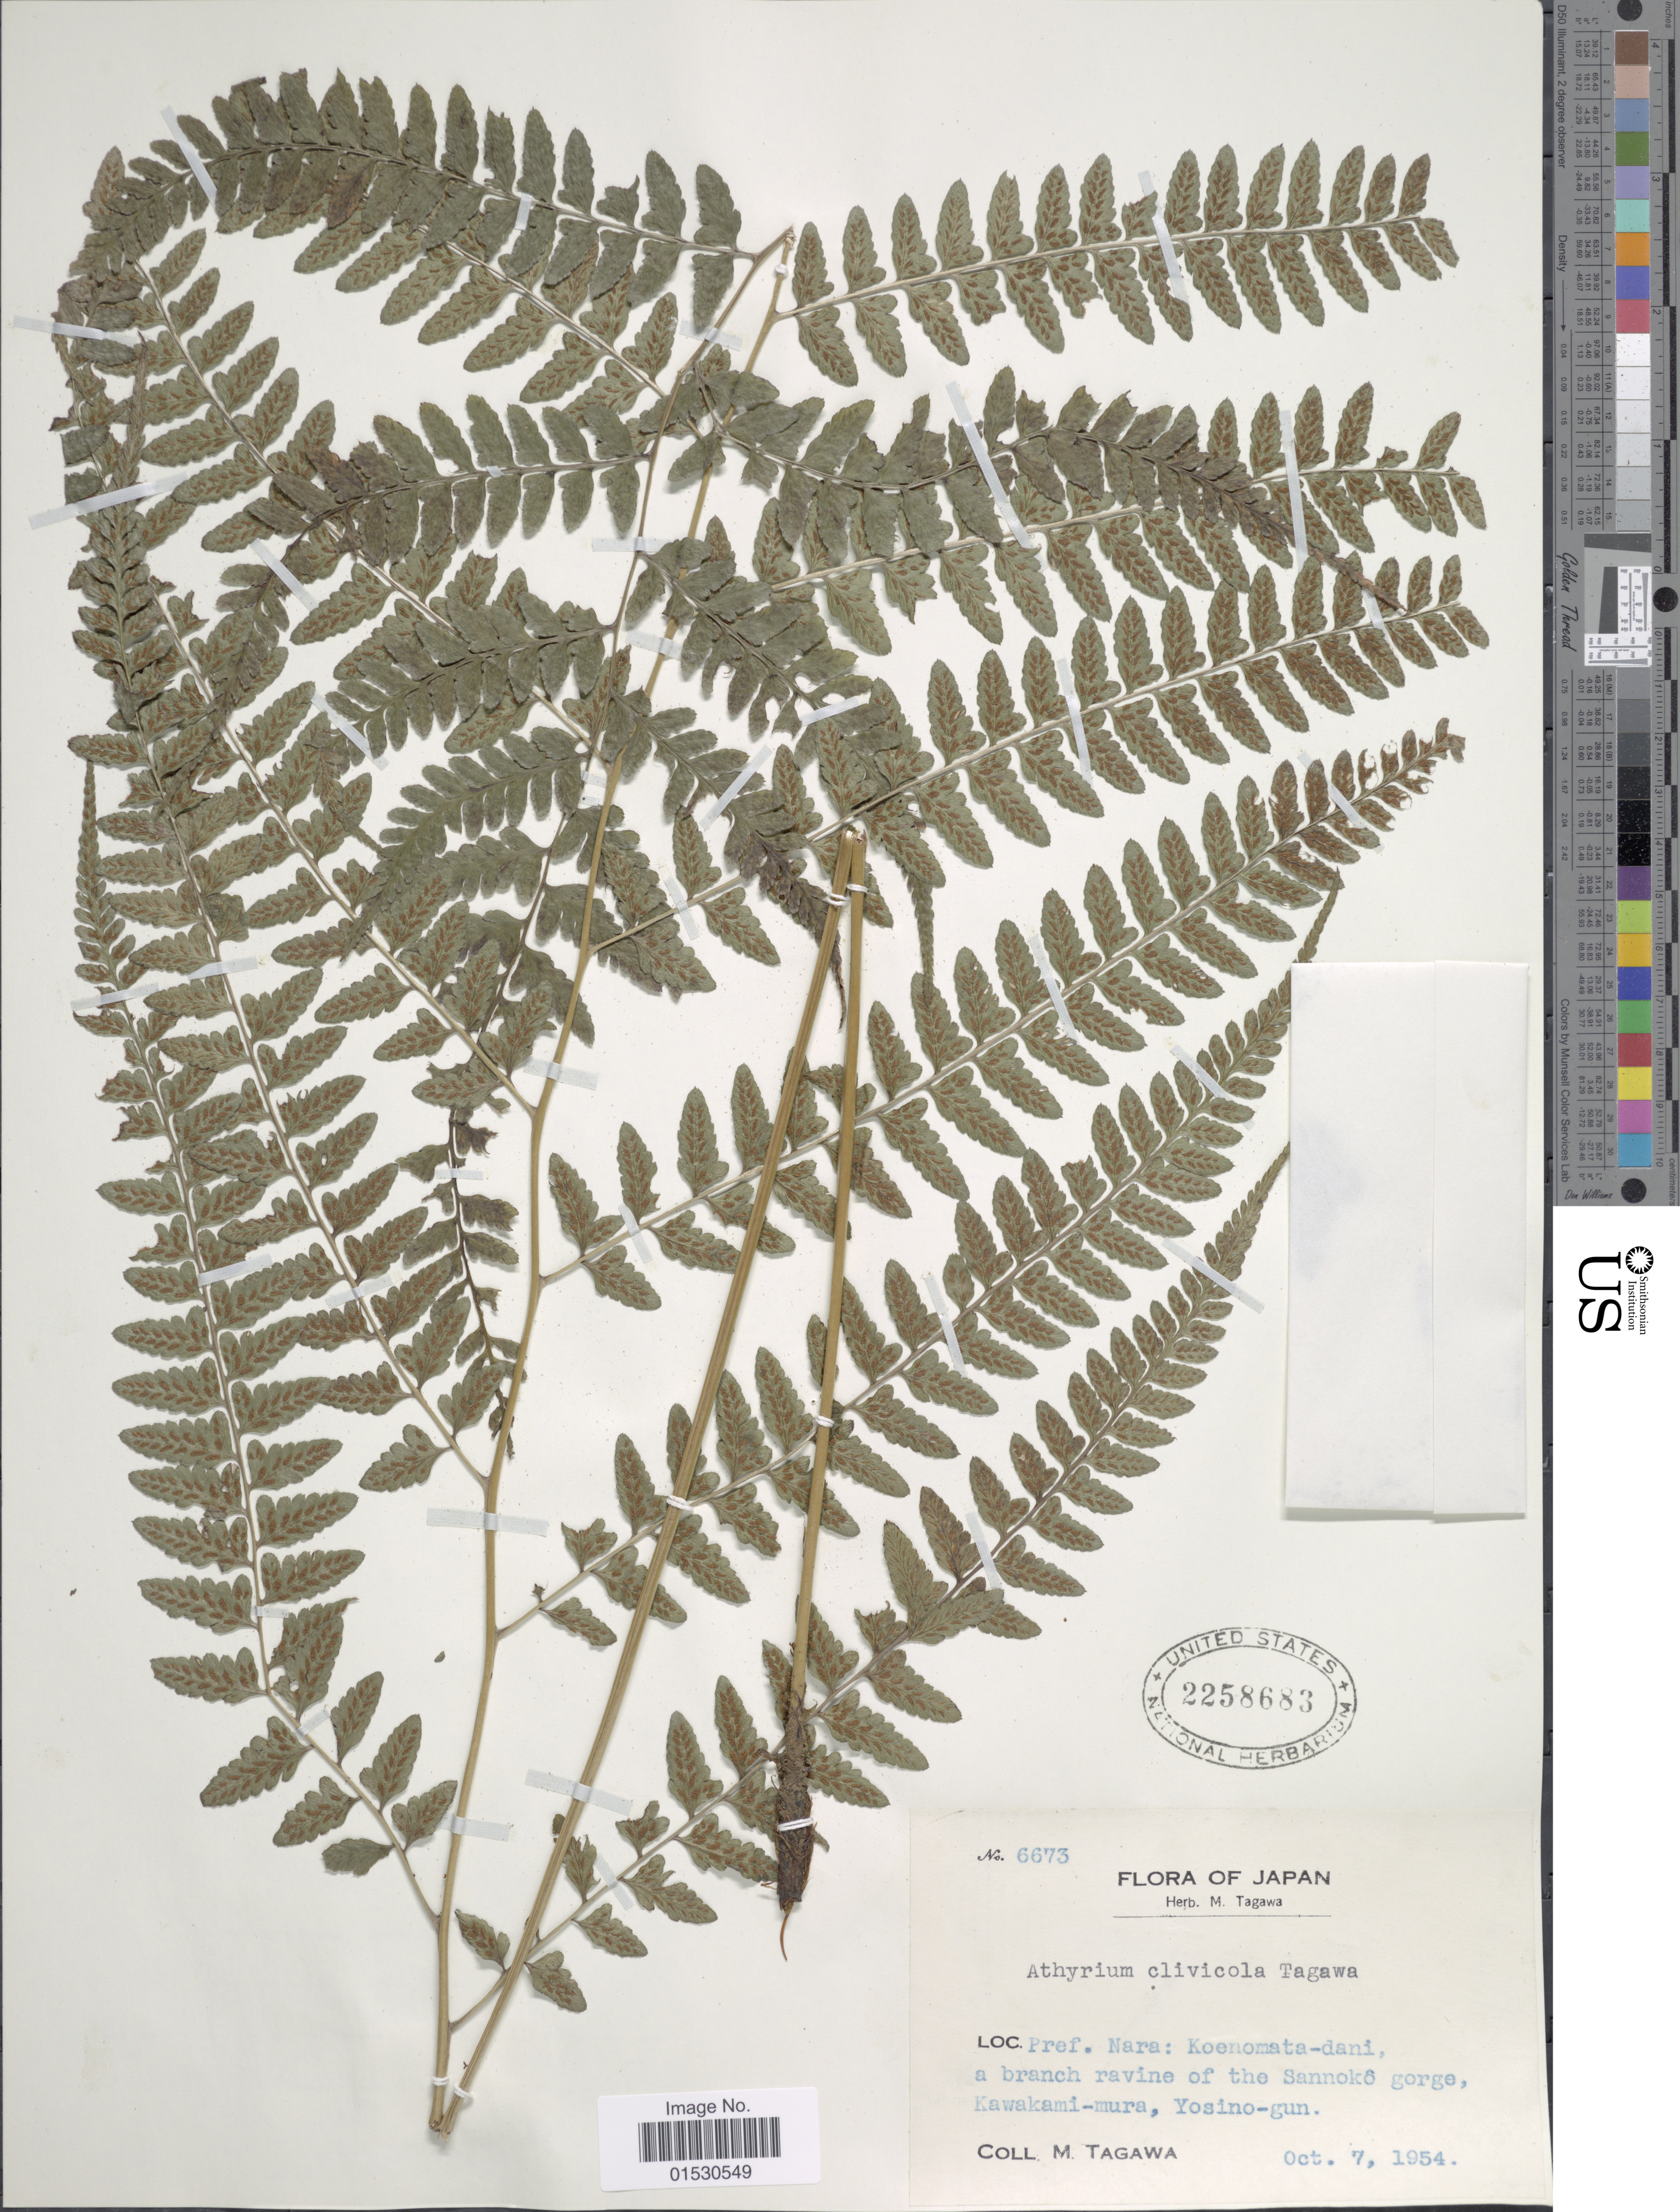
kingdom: Plantae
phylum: Tracheophyta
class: Polypodiopsida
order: Polypodiales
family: Athyriaceae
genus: Athyrium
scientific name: Athyrium clivicola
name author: Tagawa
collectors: M. Tagawa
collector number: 6673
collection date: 1954-10-07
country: Japan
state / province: Nara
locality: Koenomata-dani, a branch ravine of the Sannoko gorge, Kawakami-mura, Yosino-gun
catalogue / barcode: US 2258683